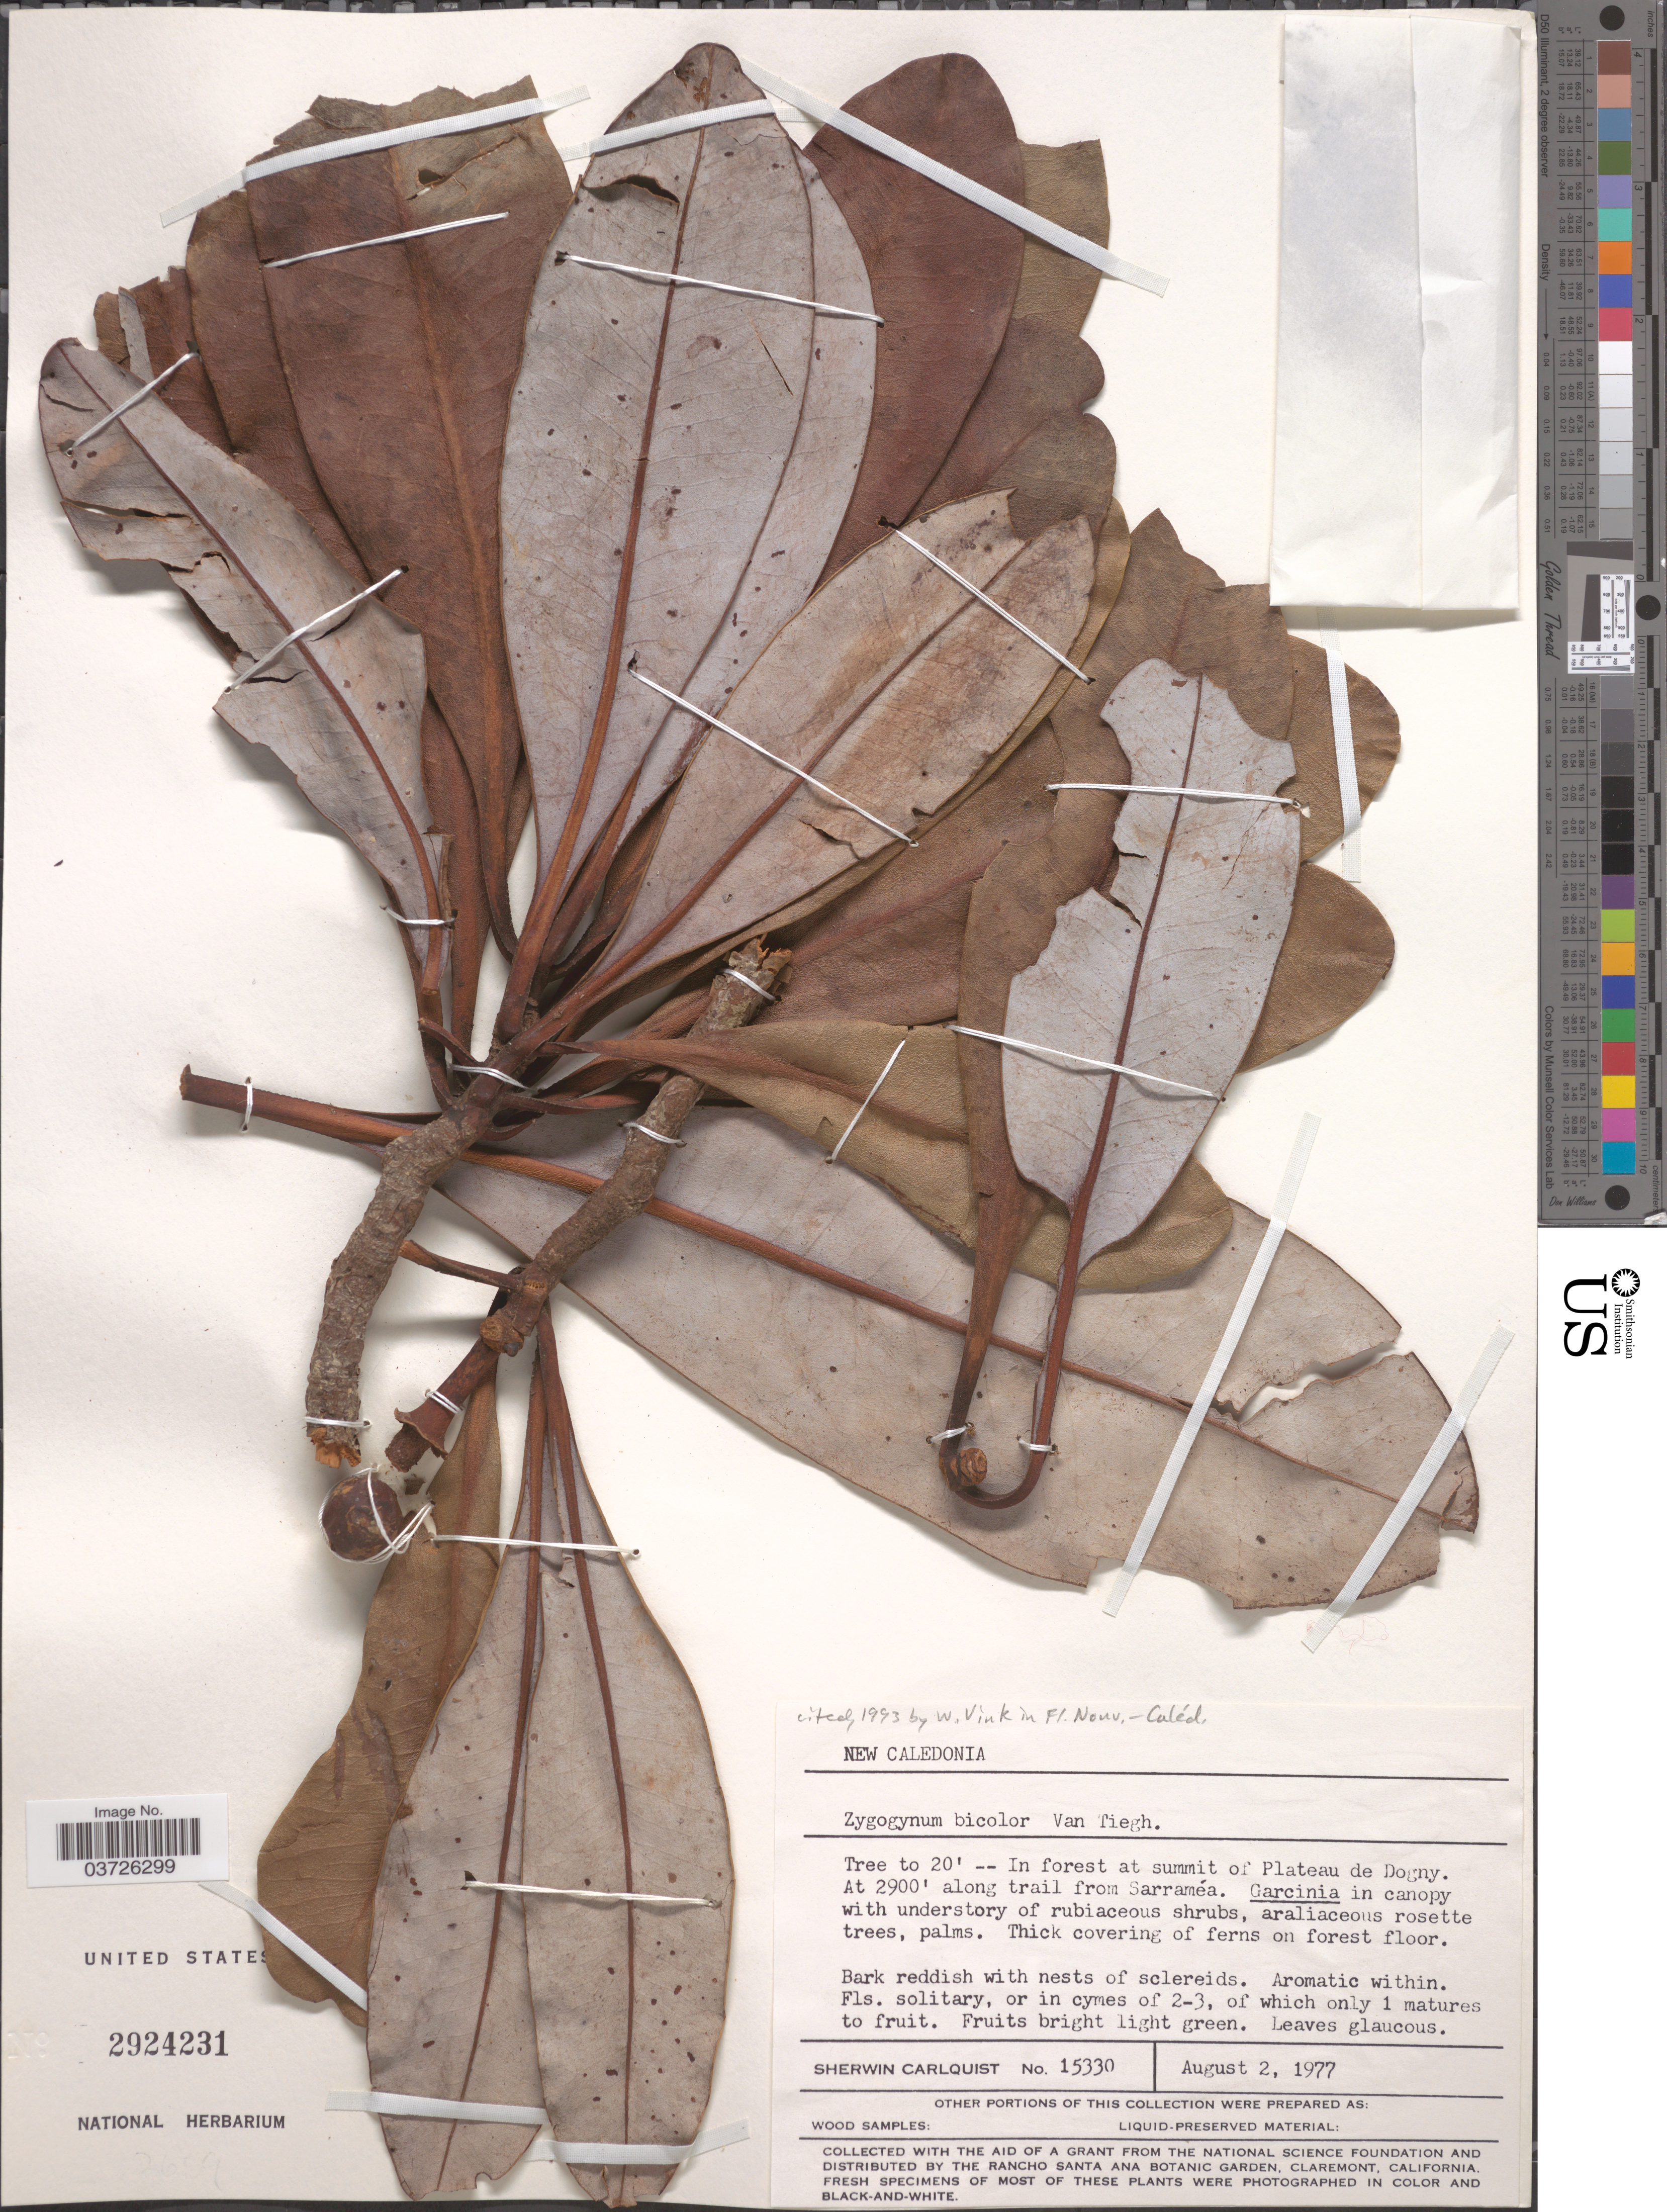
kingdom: Plantae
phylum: Tracheophyta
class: Magnoliopsida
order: Canellales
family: Winteraceae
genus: Zygogynum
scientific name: Zygogynum bicolor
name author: Tiegh.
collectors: S. Carlquist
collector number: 15330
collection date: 1977-08-02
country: New Caledonia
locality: In forest at summit of Plateau de Dogny. Along trail from Sarraméa.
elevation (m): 884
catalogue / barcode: US 2924231